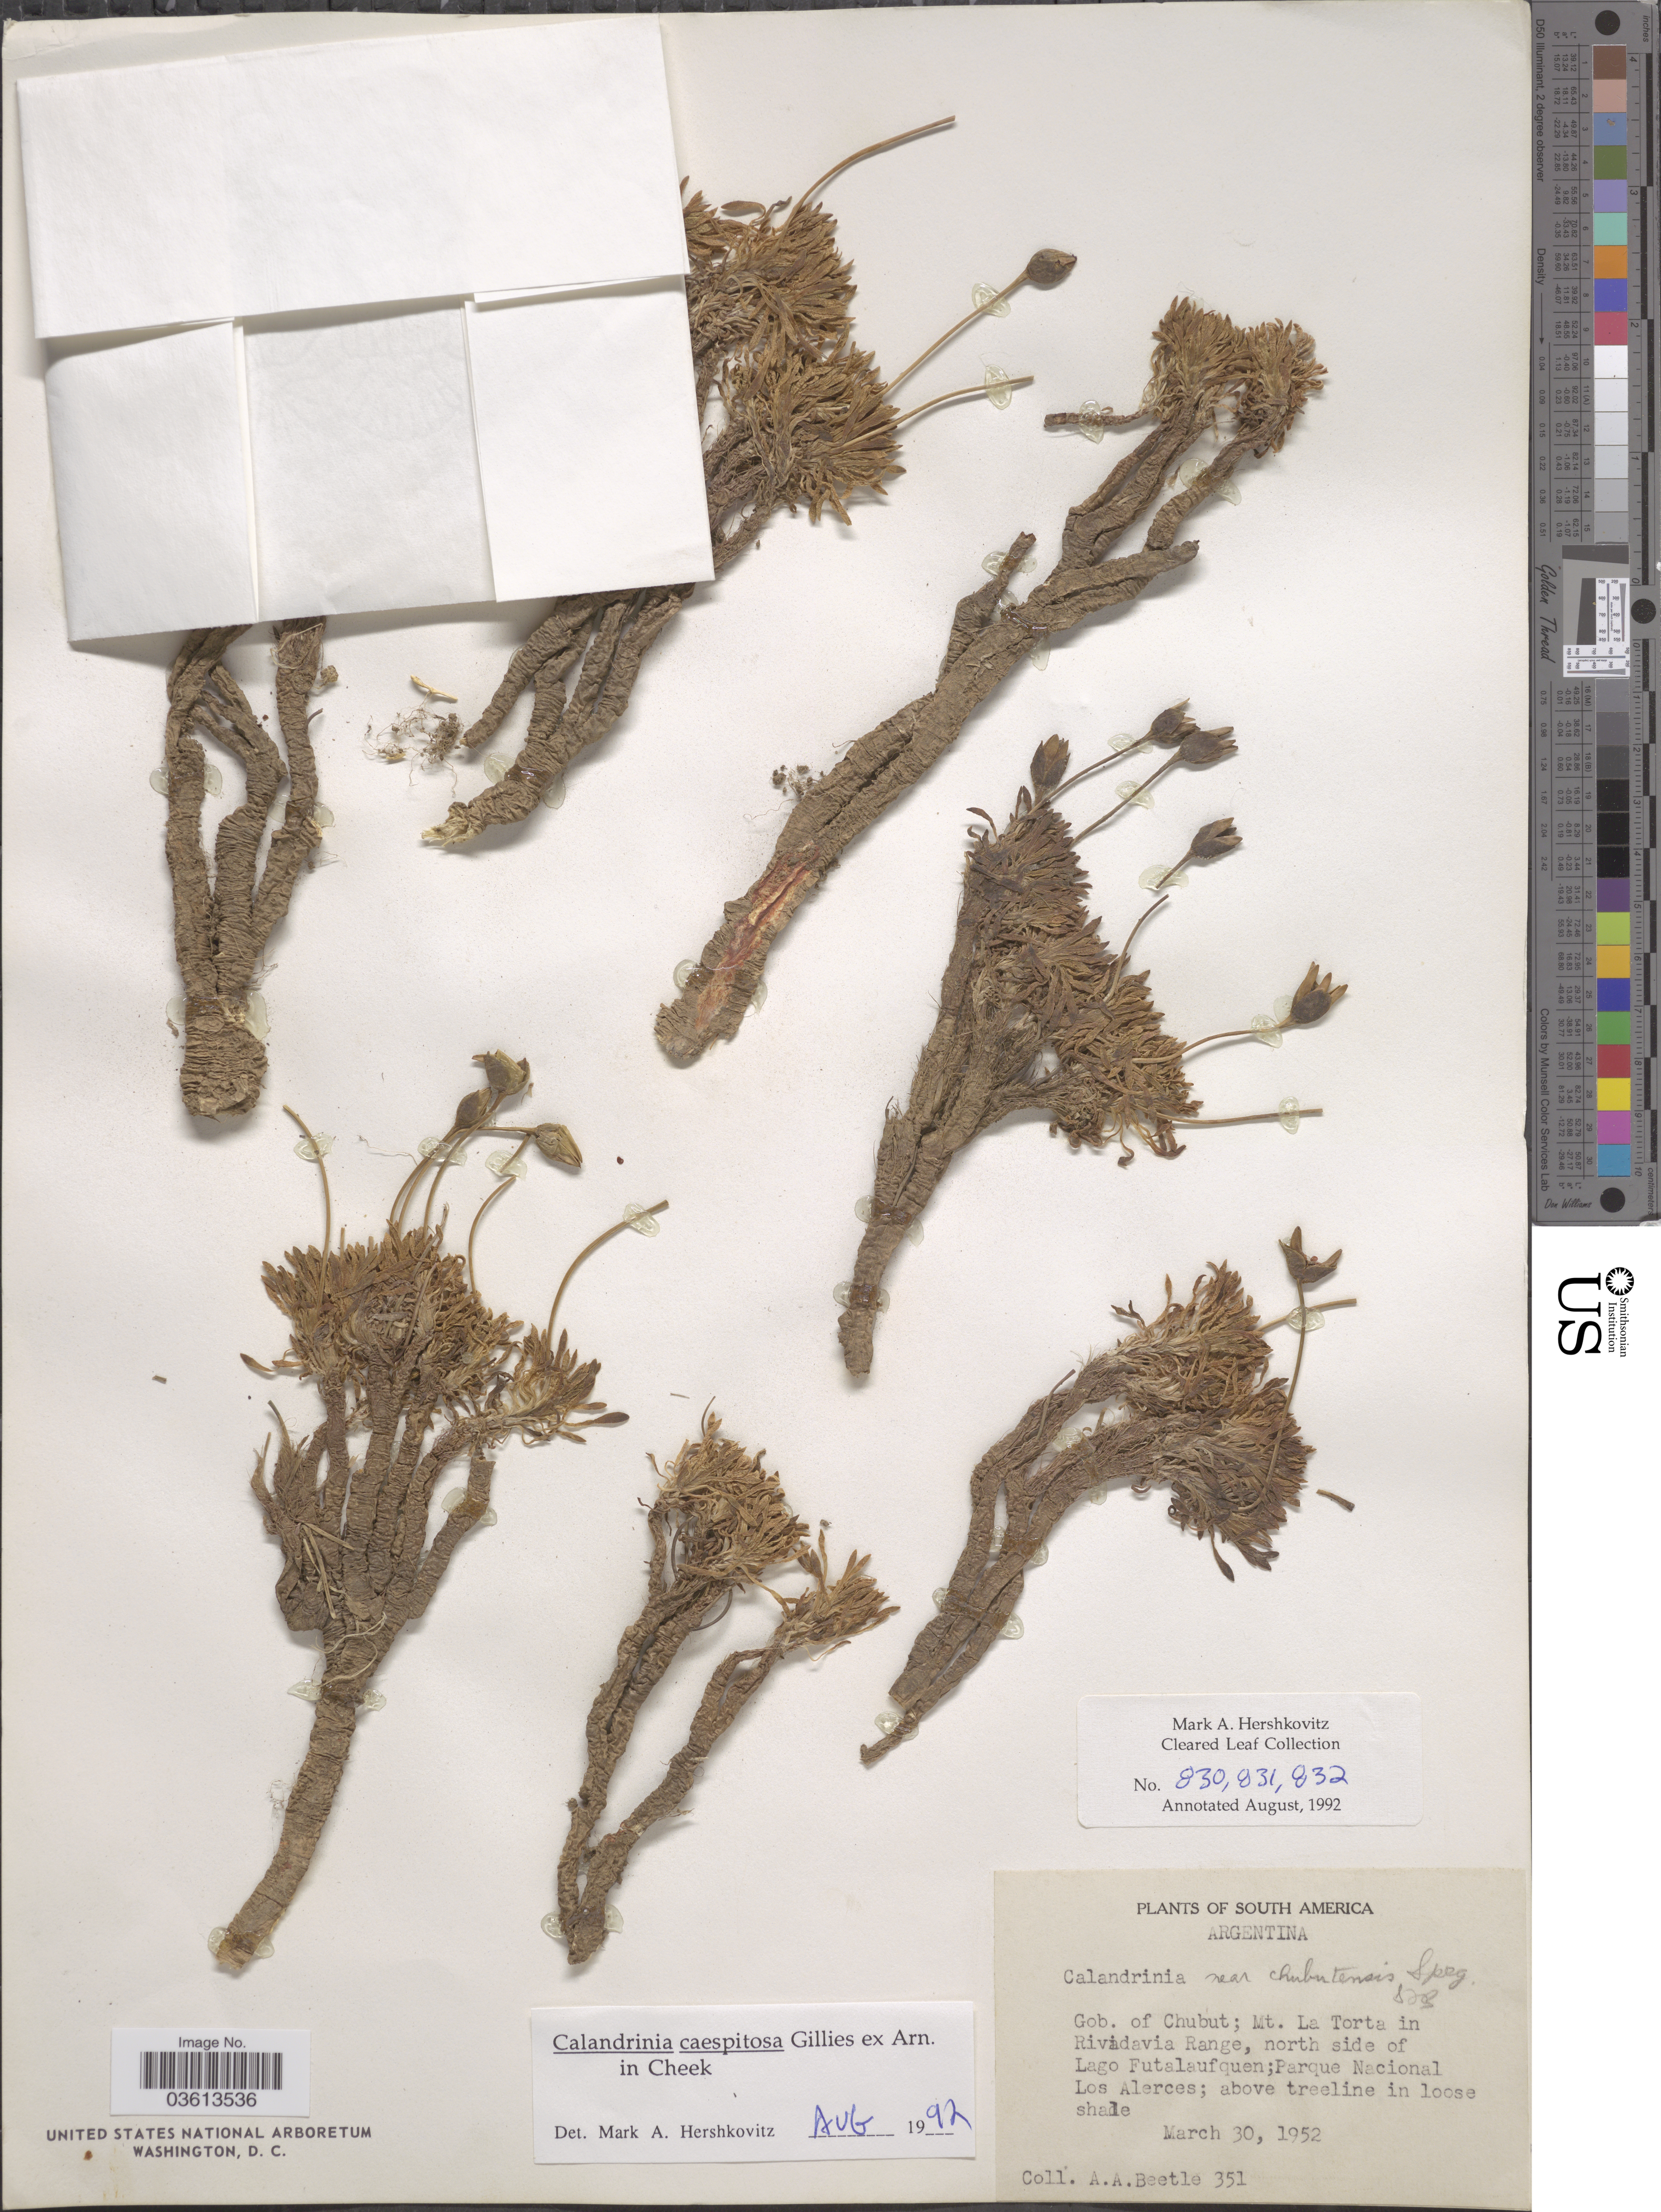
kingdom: Plantae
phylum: Tracheophyta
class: Magnoliopsida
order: Caryophyllales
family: Montiaceae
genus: Calandrinia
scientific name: Calandrinia caespitosa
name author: Gillies ex Arn.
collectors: A. A. Beetle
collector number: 351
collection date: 1952-03-30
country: Argentina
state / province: Chubut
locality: Gob. of Chubut; Mt. La Torta in Rividavia Range, north side of Lago Futalaufquen; Parque Nacional Los Alerces.